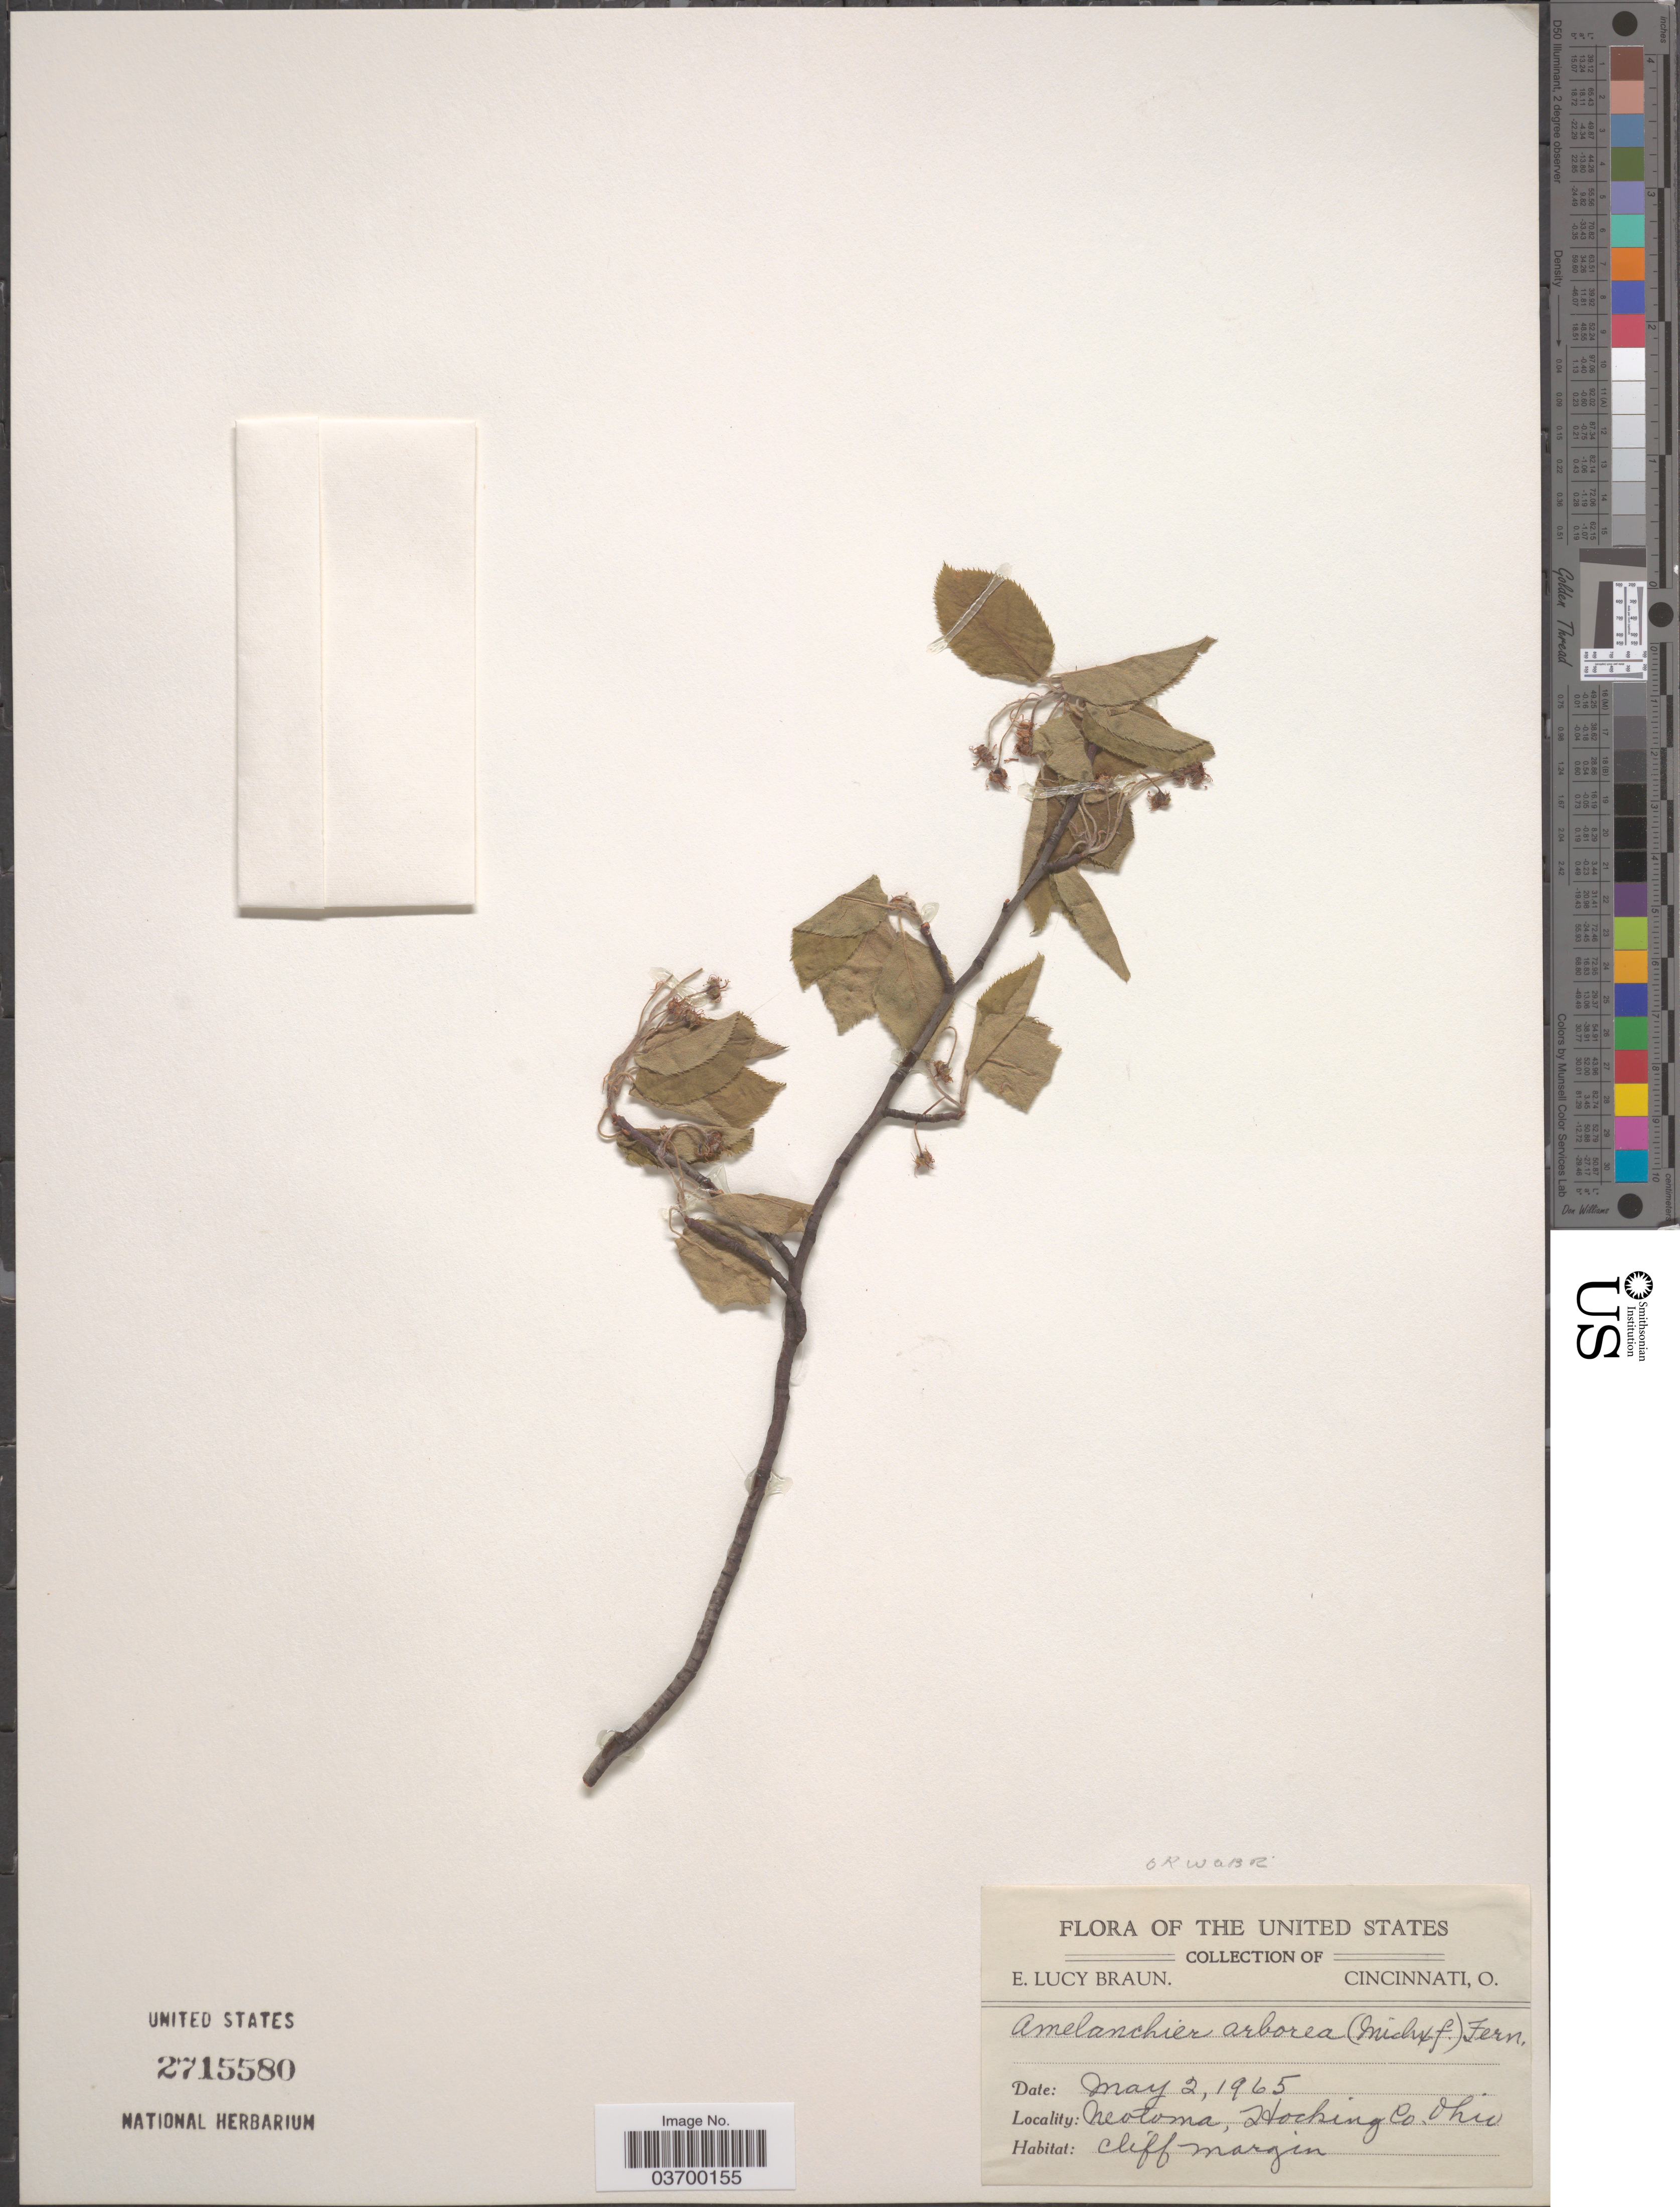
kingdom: Plantae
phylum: Tracheophyta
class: Magnoliopsida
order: Rosales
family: Rosaceae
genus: Amelanchier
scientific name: Amelanchier arborea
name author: (F. Michx.) Fernald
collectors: E. L. Braun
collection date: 1965-05-02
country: United States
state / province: Ohio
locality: Neotoma, Hocking Co. Cliff margin.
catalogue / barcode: US 2715580